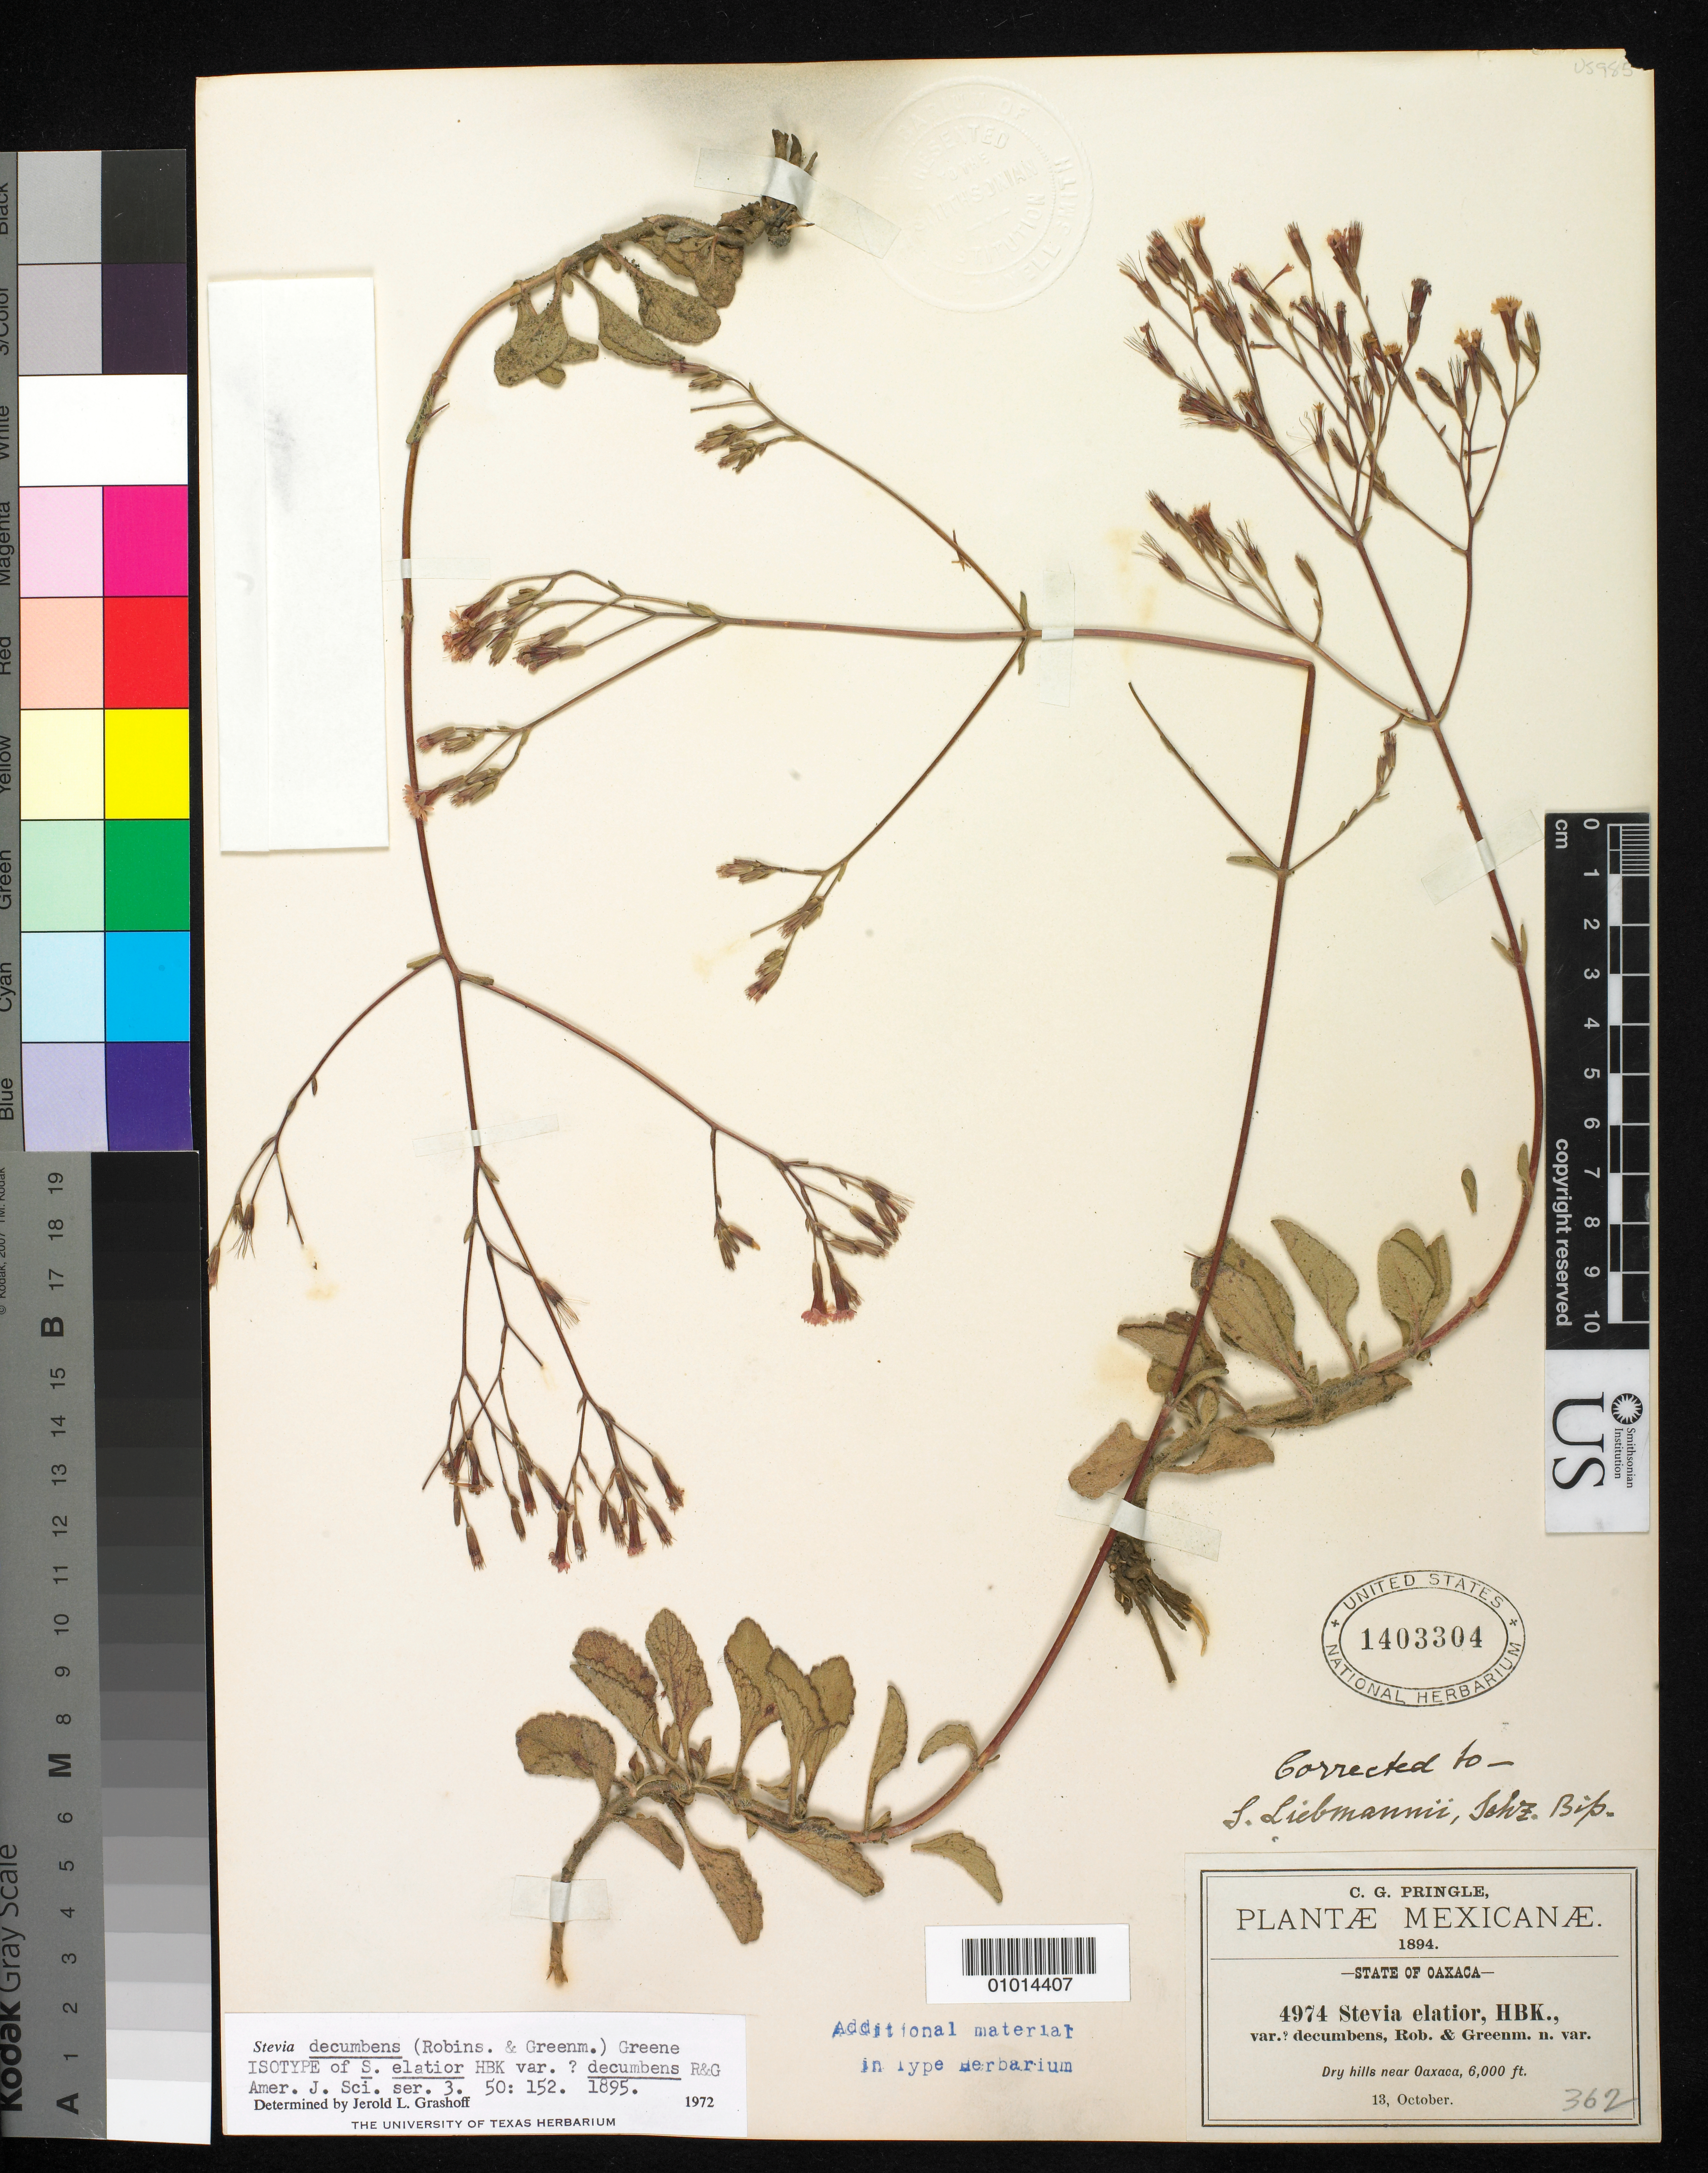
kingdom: Plantae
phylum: Tracheophyta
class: Magnoliopsida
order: Asterales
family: Asteraceae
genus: Stevia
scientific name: Stevia elatior var. decumbens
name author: B.L. Rob. & Greenm.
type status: Isotype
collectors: C. G. Pringle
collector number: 4974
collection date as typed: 13 Oct 1894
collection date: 1894-10-13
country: Mexico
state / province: Oaxaca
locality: Near Oaxaca; alt. 6000 ft.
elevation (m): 1829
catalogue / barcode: US 1403304